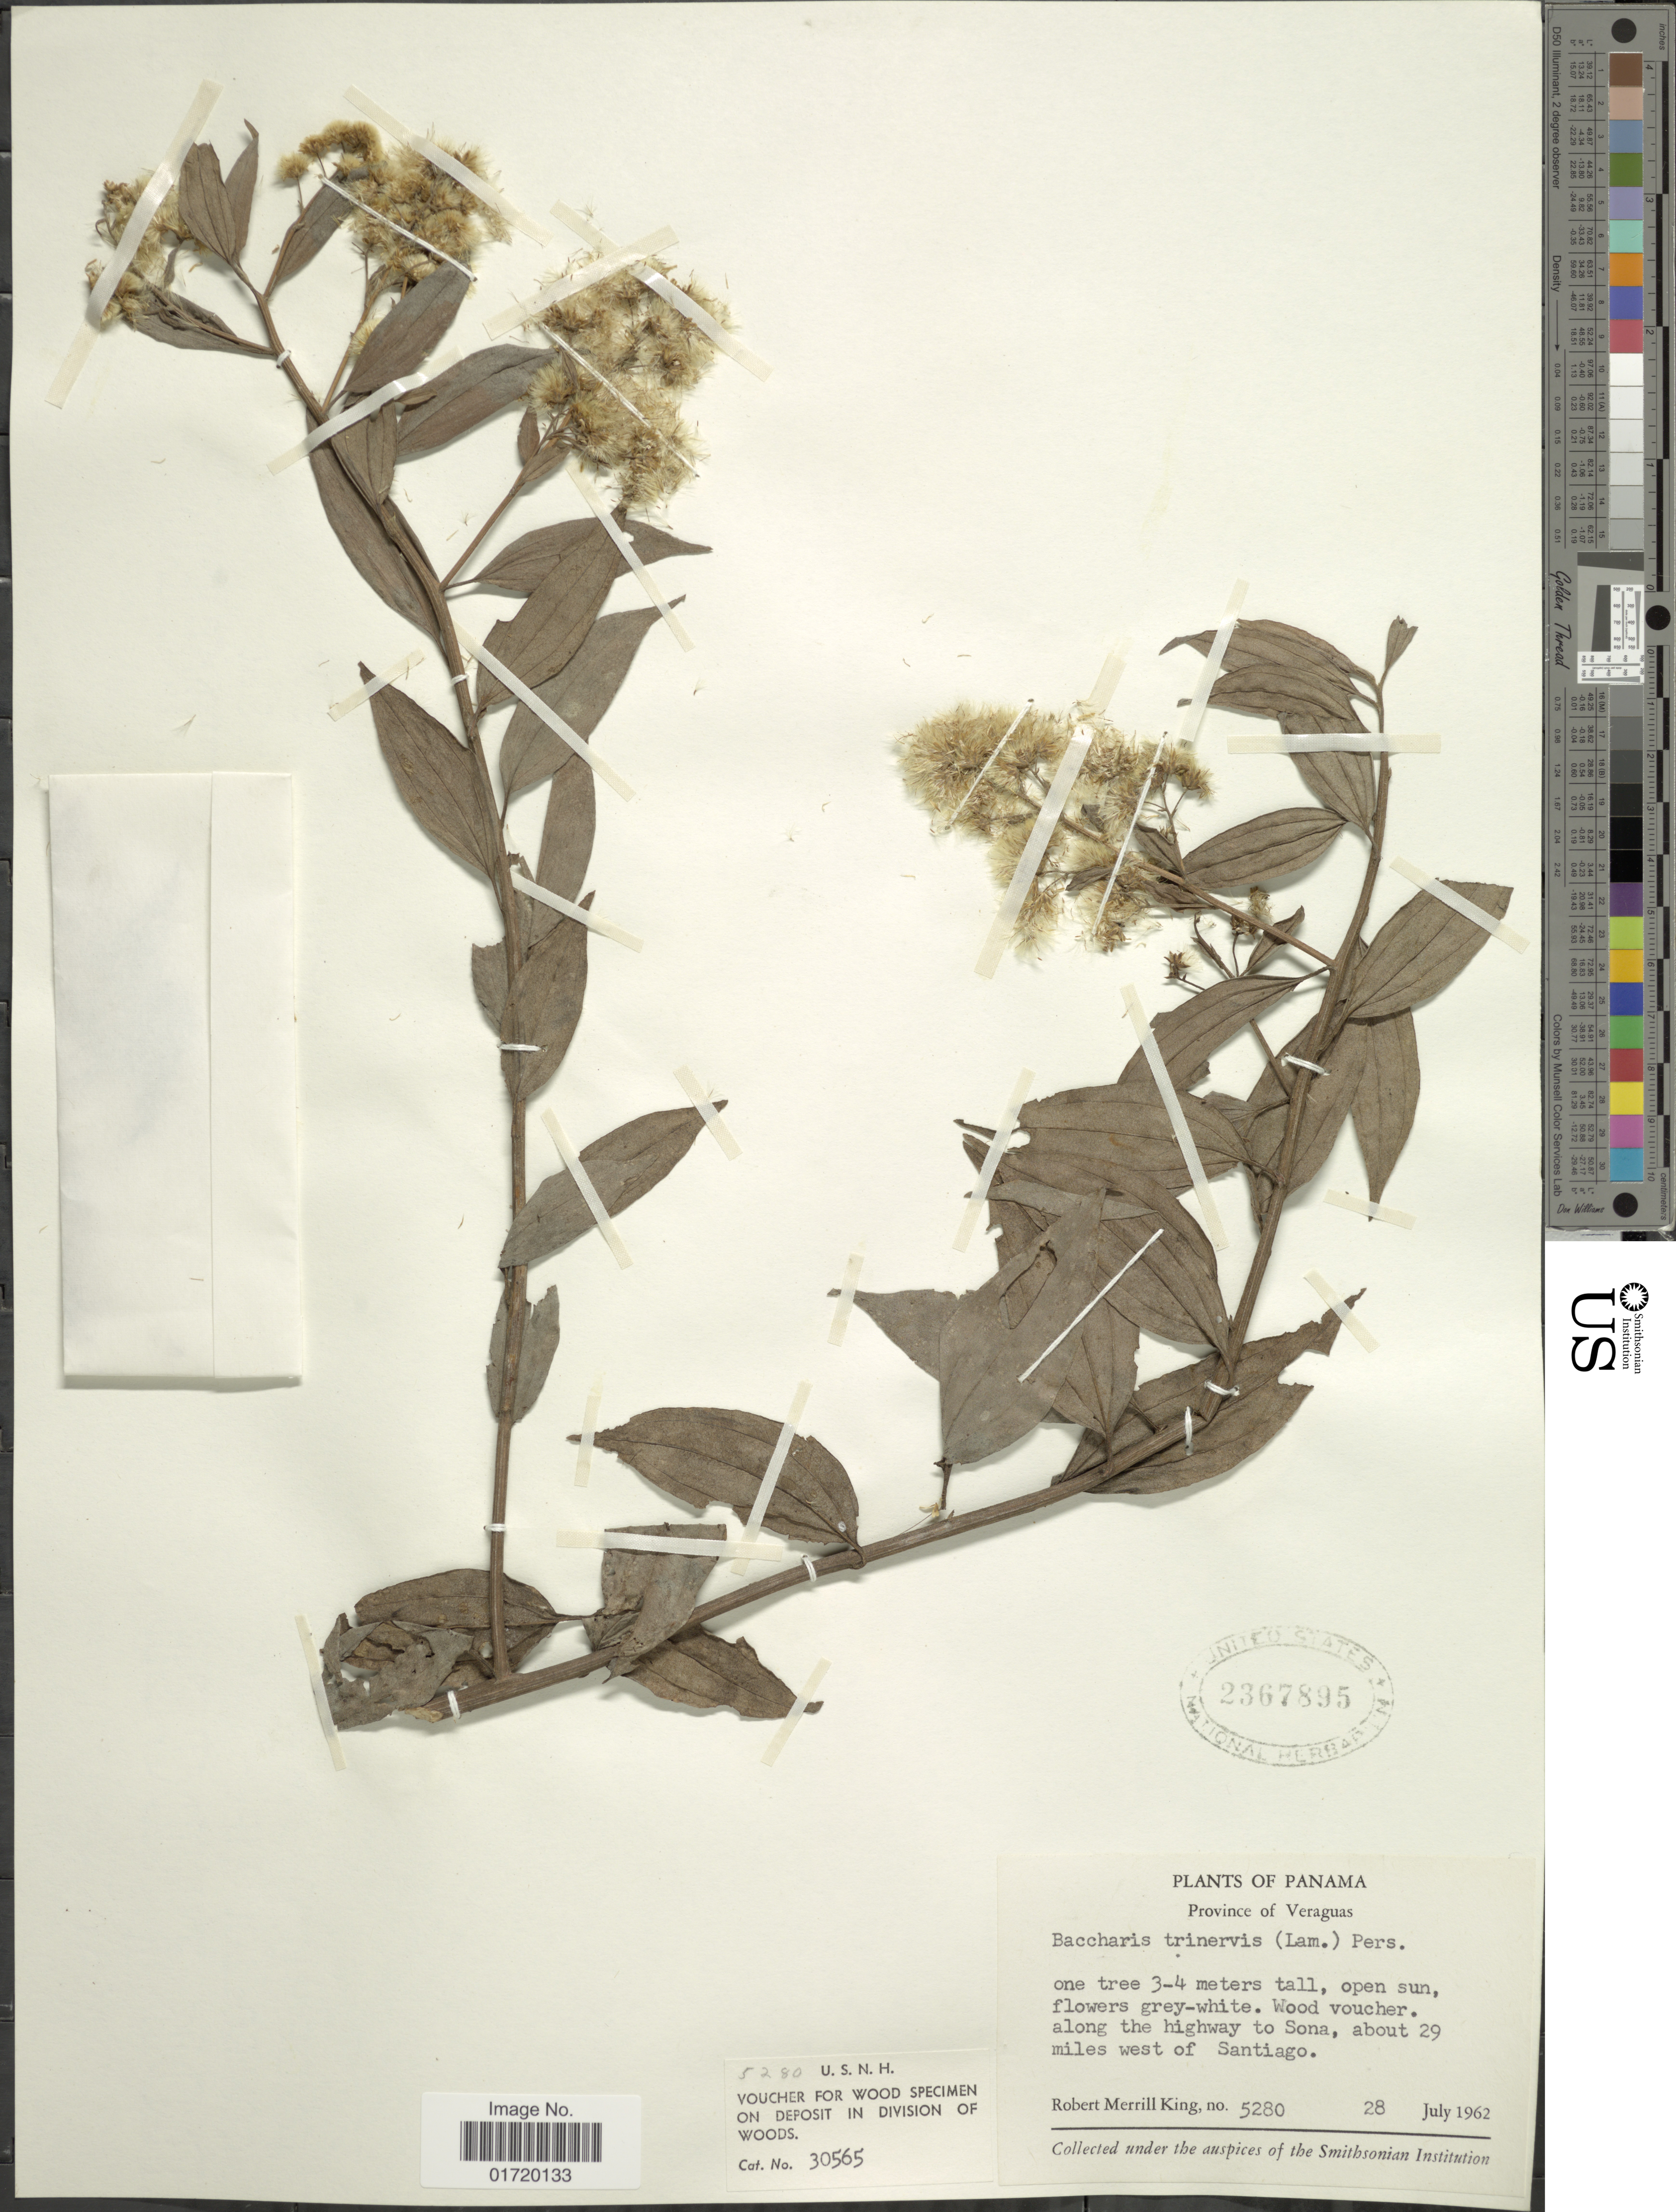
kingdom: Plantae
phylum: Tracheophyta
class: Magnoliopsida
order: Asterales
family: Asteraceae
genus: Baccharis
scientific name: Baccharis trinervis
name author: (Lam.) Pers.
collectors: R. M. King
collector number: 5280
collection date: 1962-07-28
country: Panama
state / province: Veraguas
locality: Along the highway to Sona, about 29 miles west of Santiago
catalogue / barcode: US 2367895